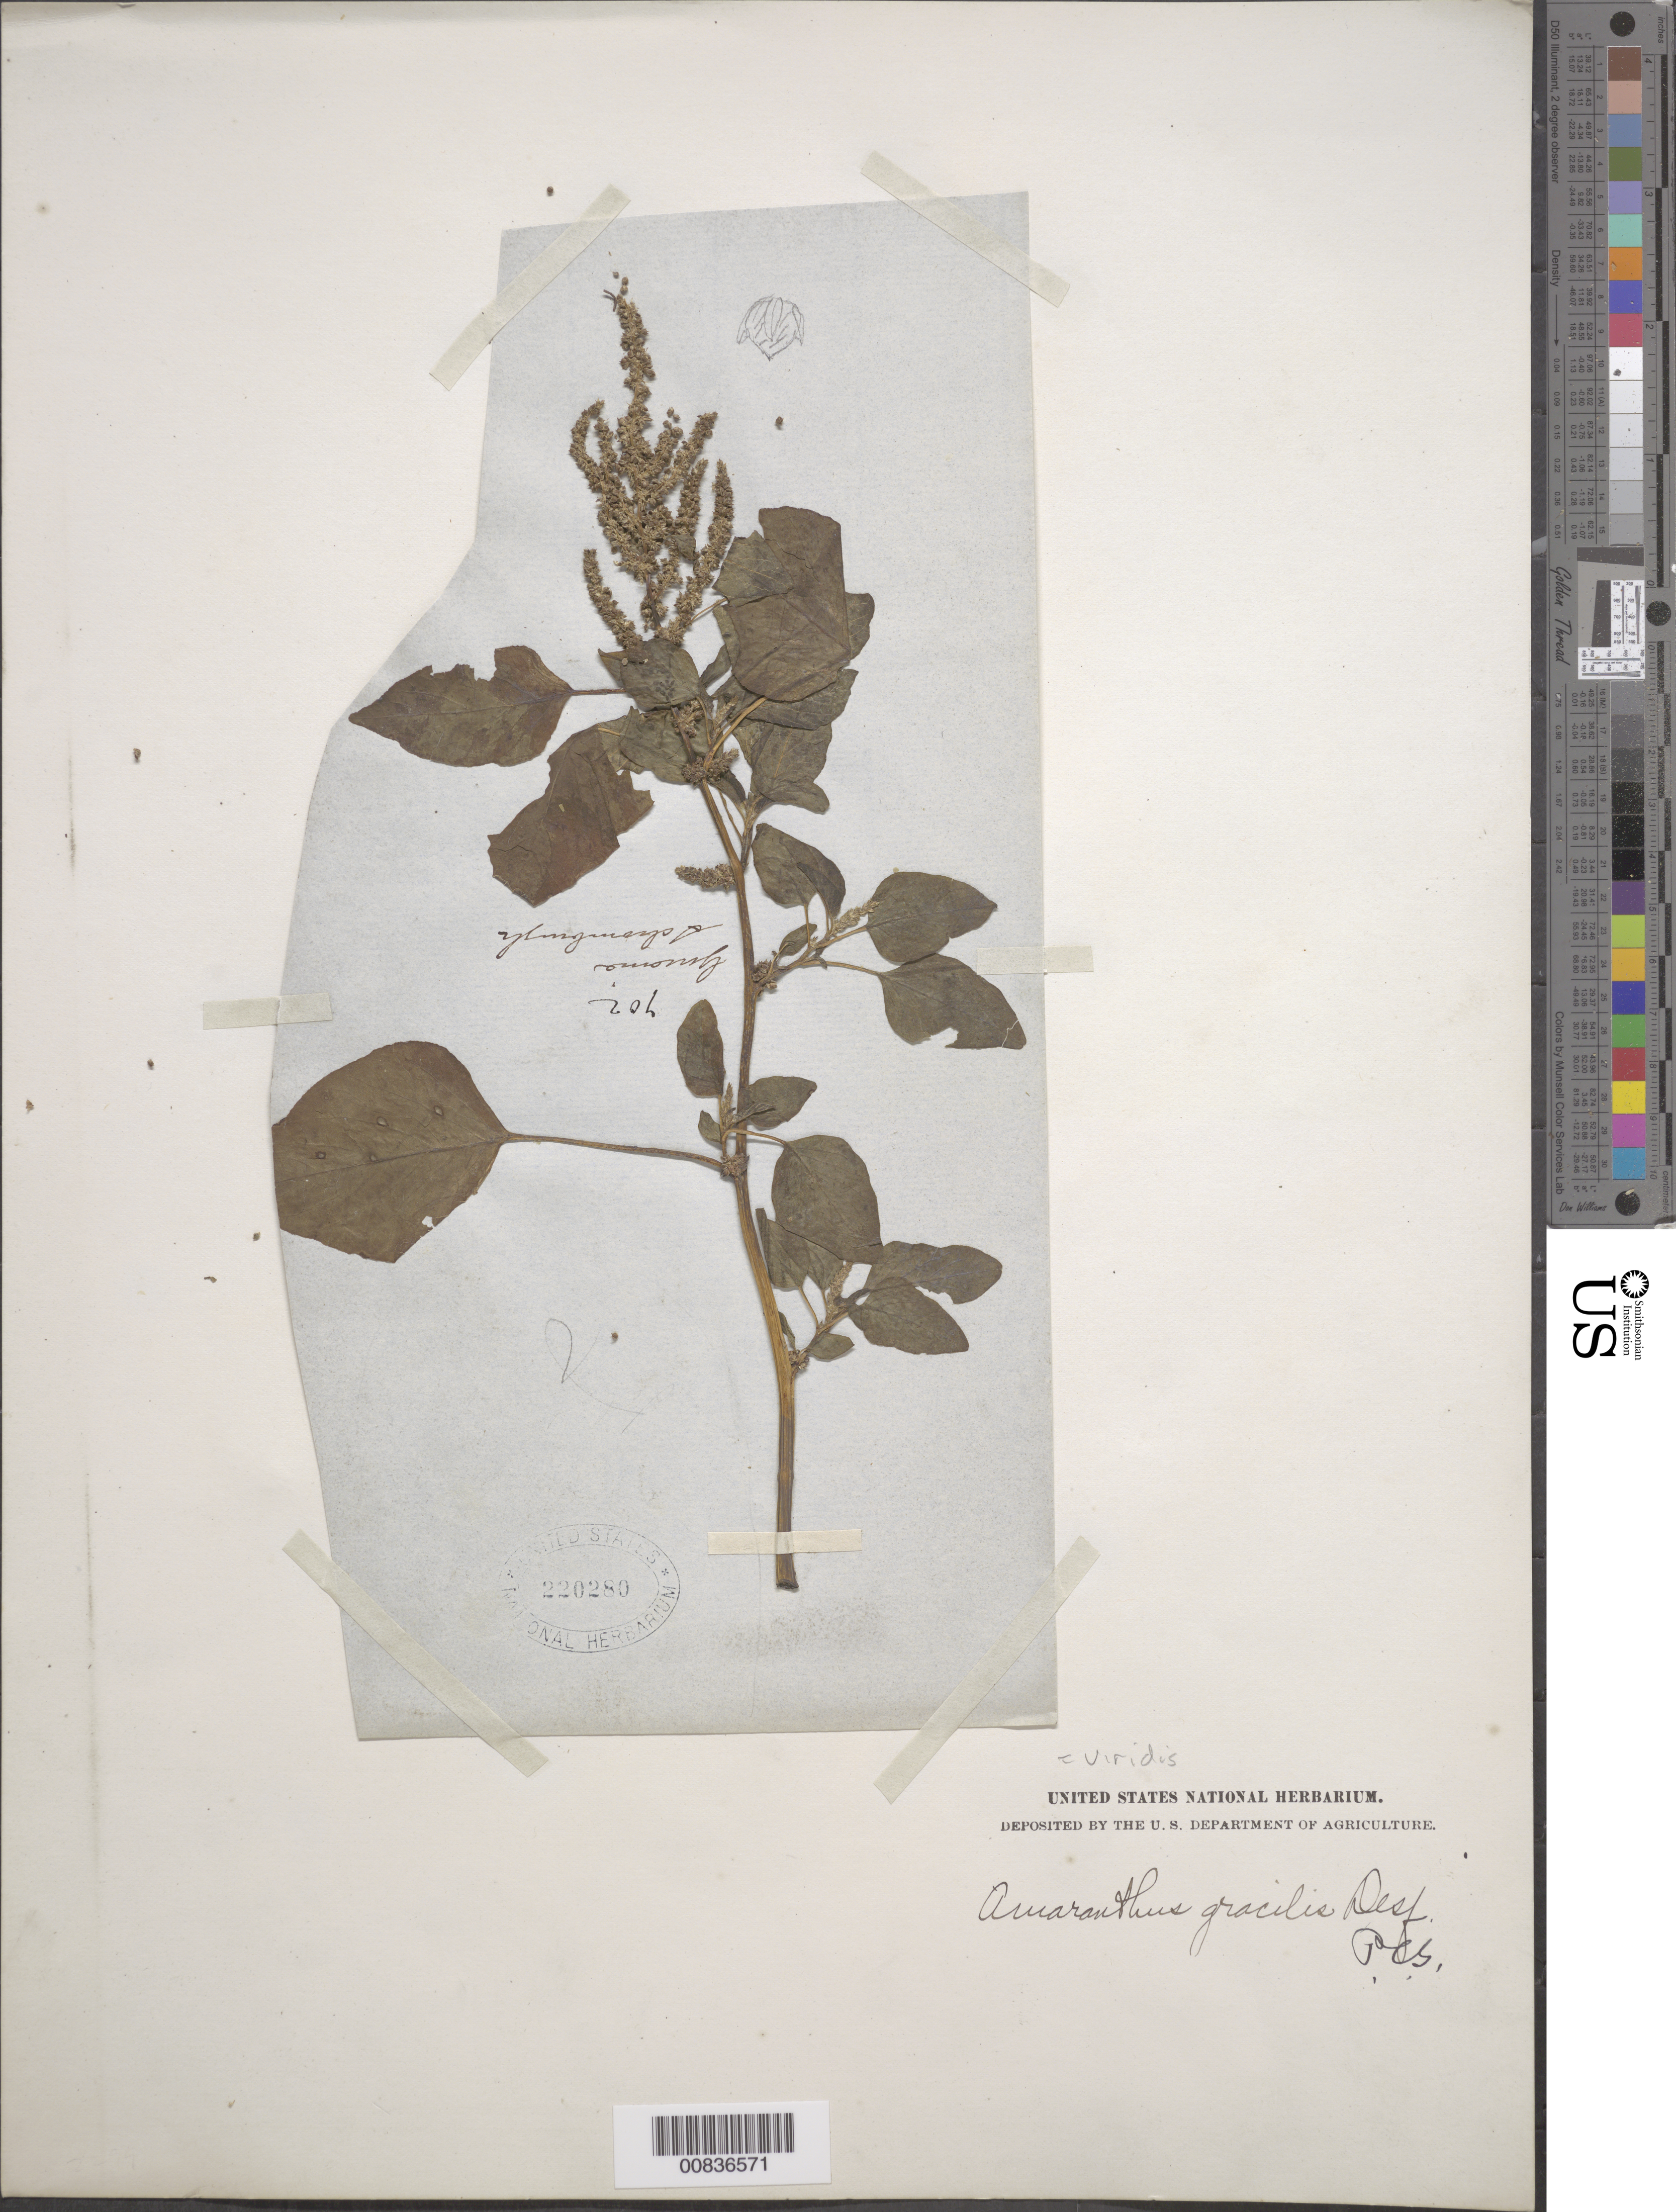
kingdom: Plantae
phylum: Tracheophyta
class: Magnoliopsida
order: Caryophyllales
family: Amaranthaceae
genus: Amaranthus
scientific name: Amaranthus viridis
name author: L.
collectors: -- Schomburgk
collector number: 702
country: Guyana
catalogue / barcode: US 220280